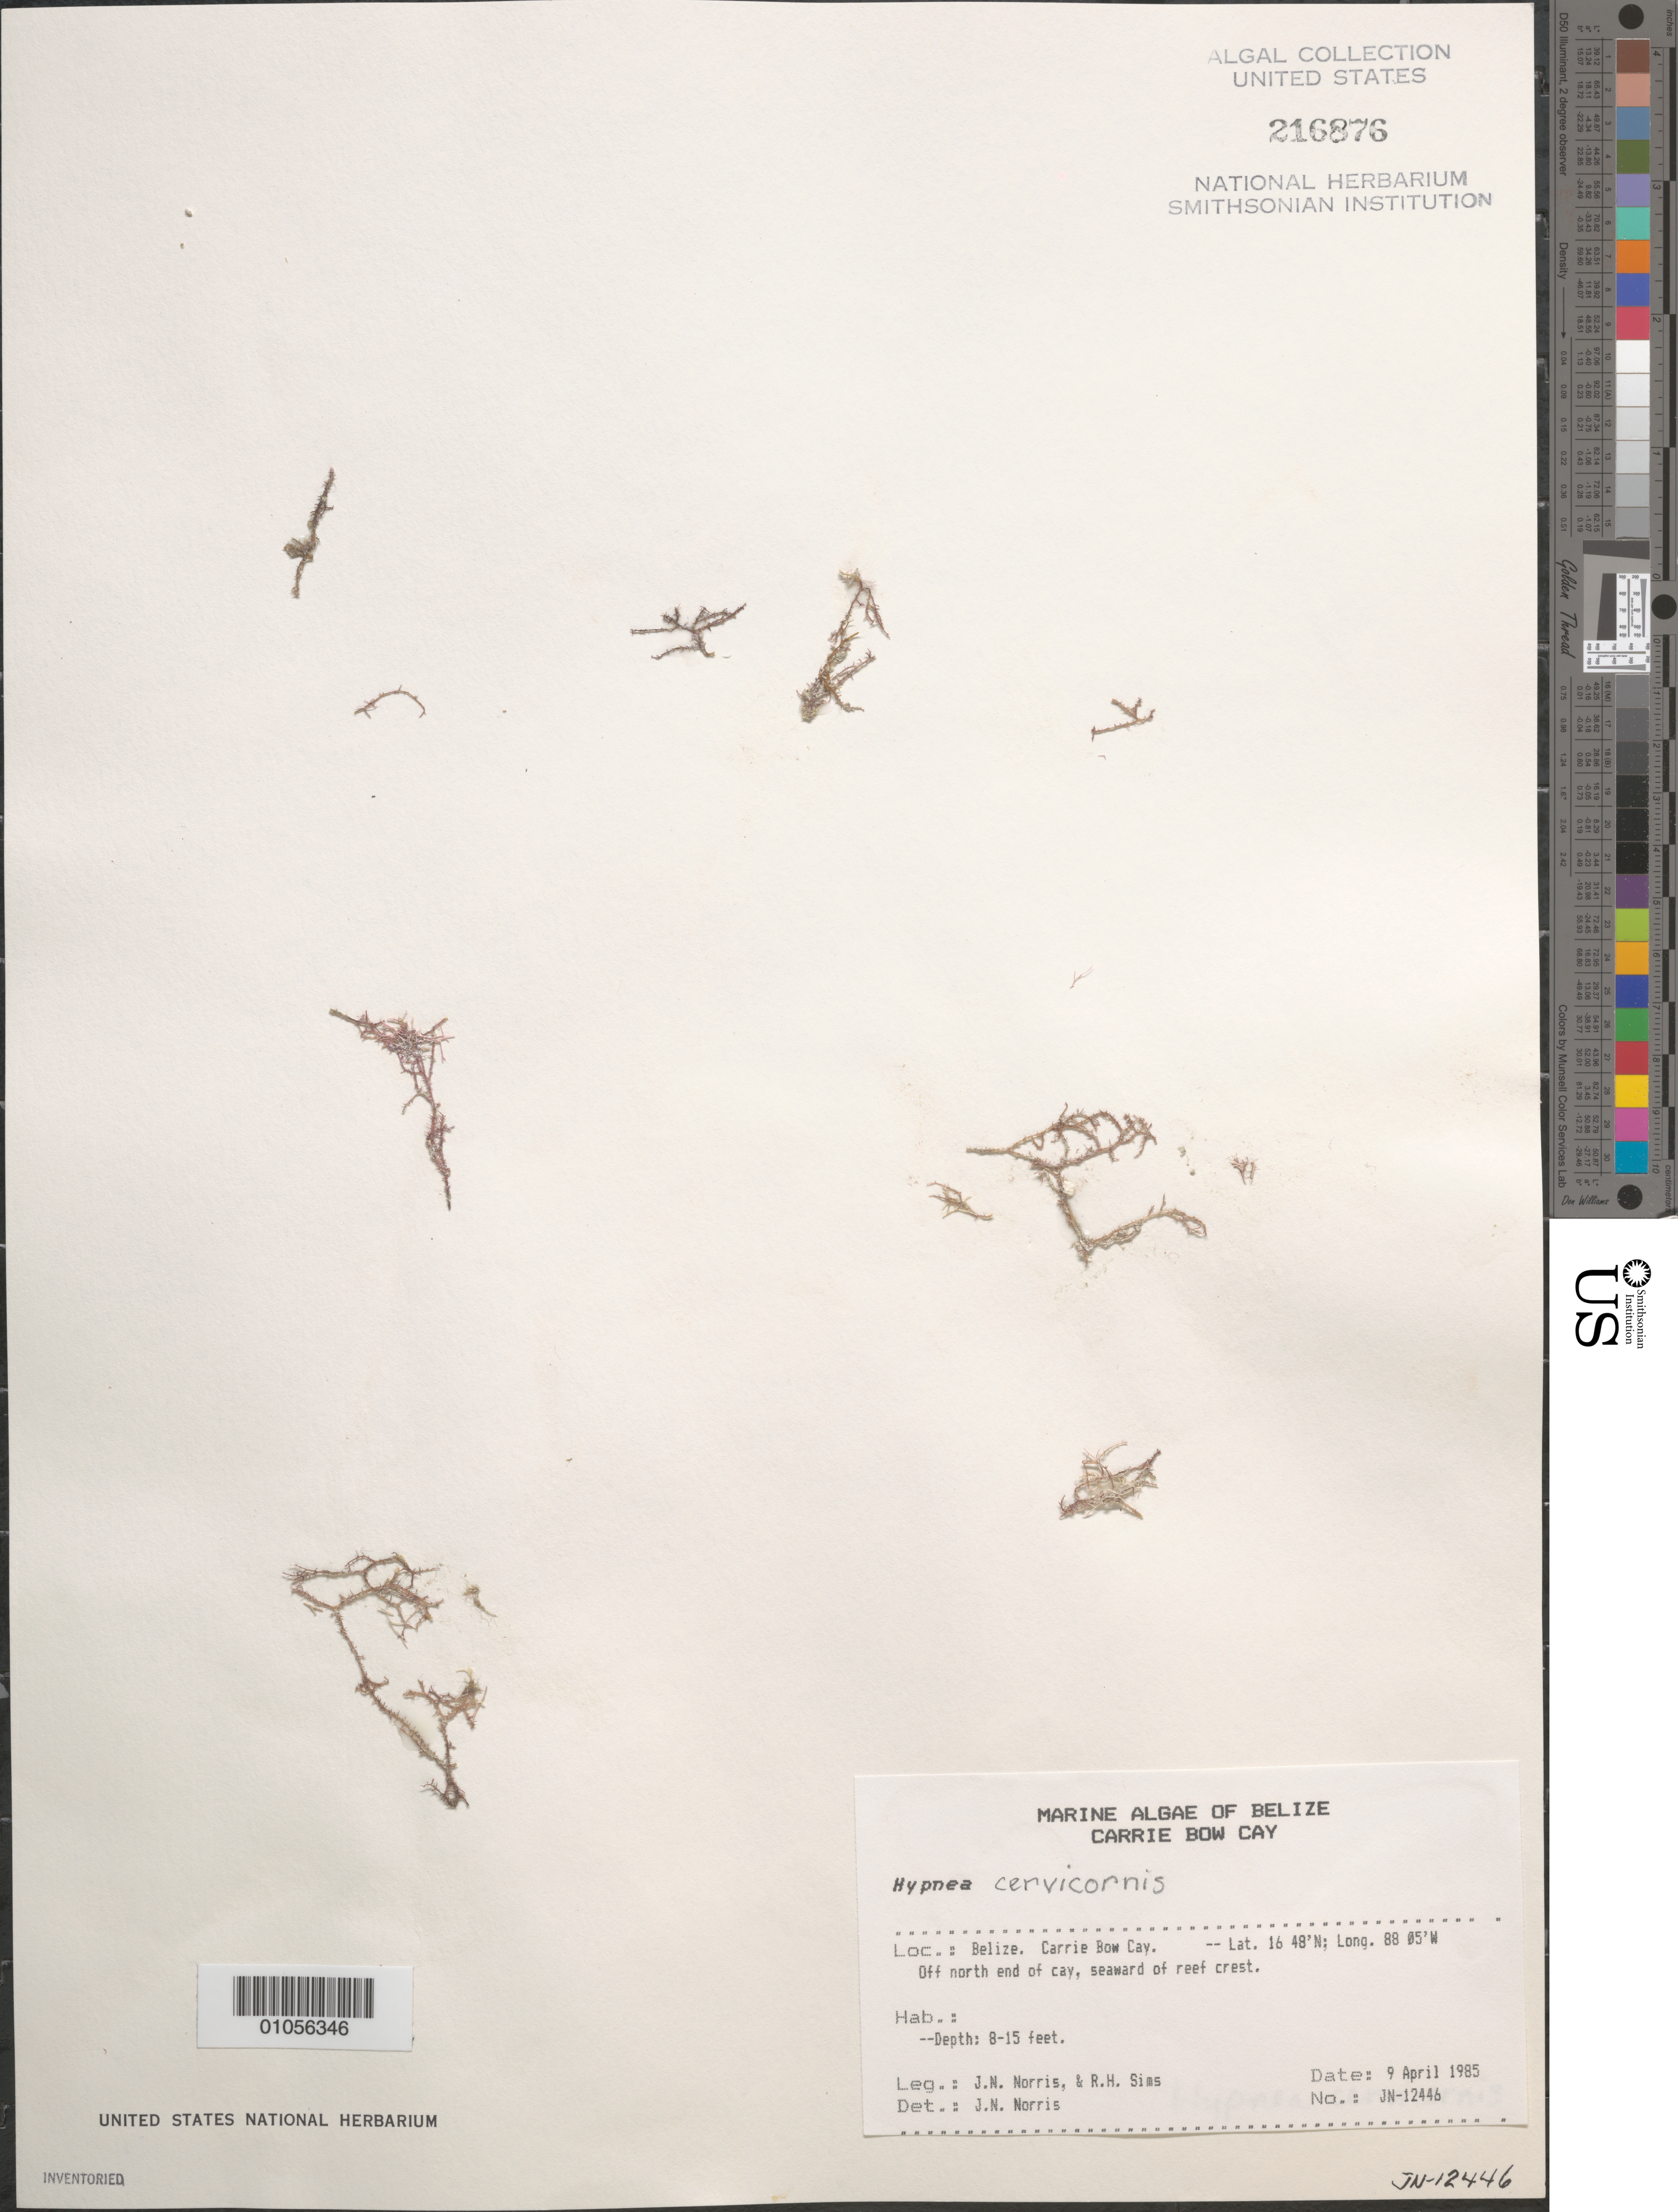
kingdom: Plantae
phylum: Rhodophyta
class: Florideophyceae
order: Gigartinales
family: Cystocloniaceae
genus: Hypnea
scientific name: Hypnea cervicornis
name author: J. Agardh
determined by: Norris, James N.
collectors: J. N. Norris & R. H. Sims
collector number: JN-12446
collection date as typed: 09 Apr 1985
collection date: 1985-04-09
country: Belize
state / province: Stann Creek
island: Carrie Bow Cay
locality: Off north end of cay, seaward of reef crest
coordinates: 16 48'N, 88 05'W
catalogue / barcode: US 216876